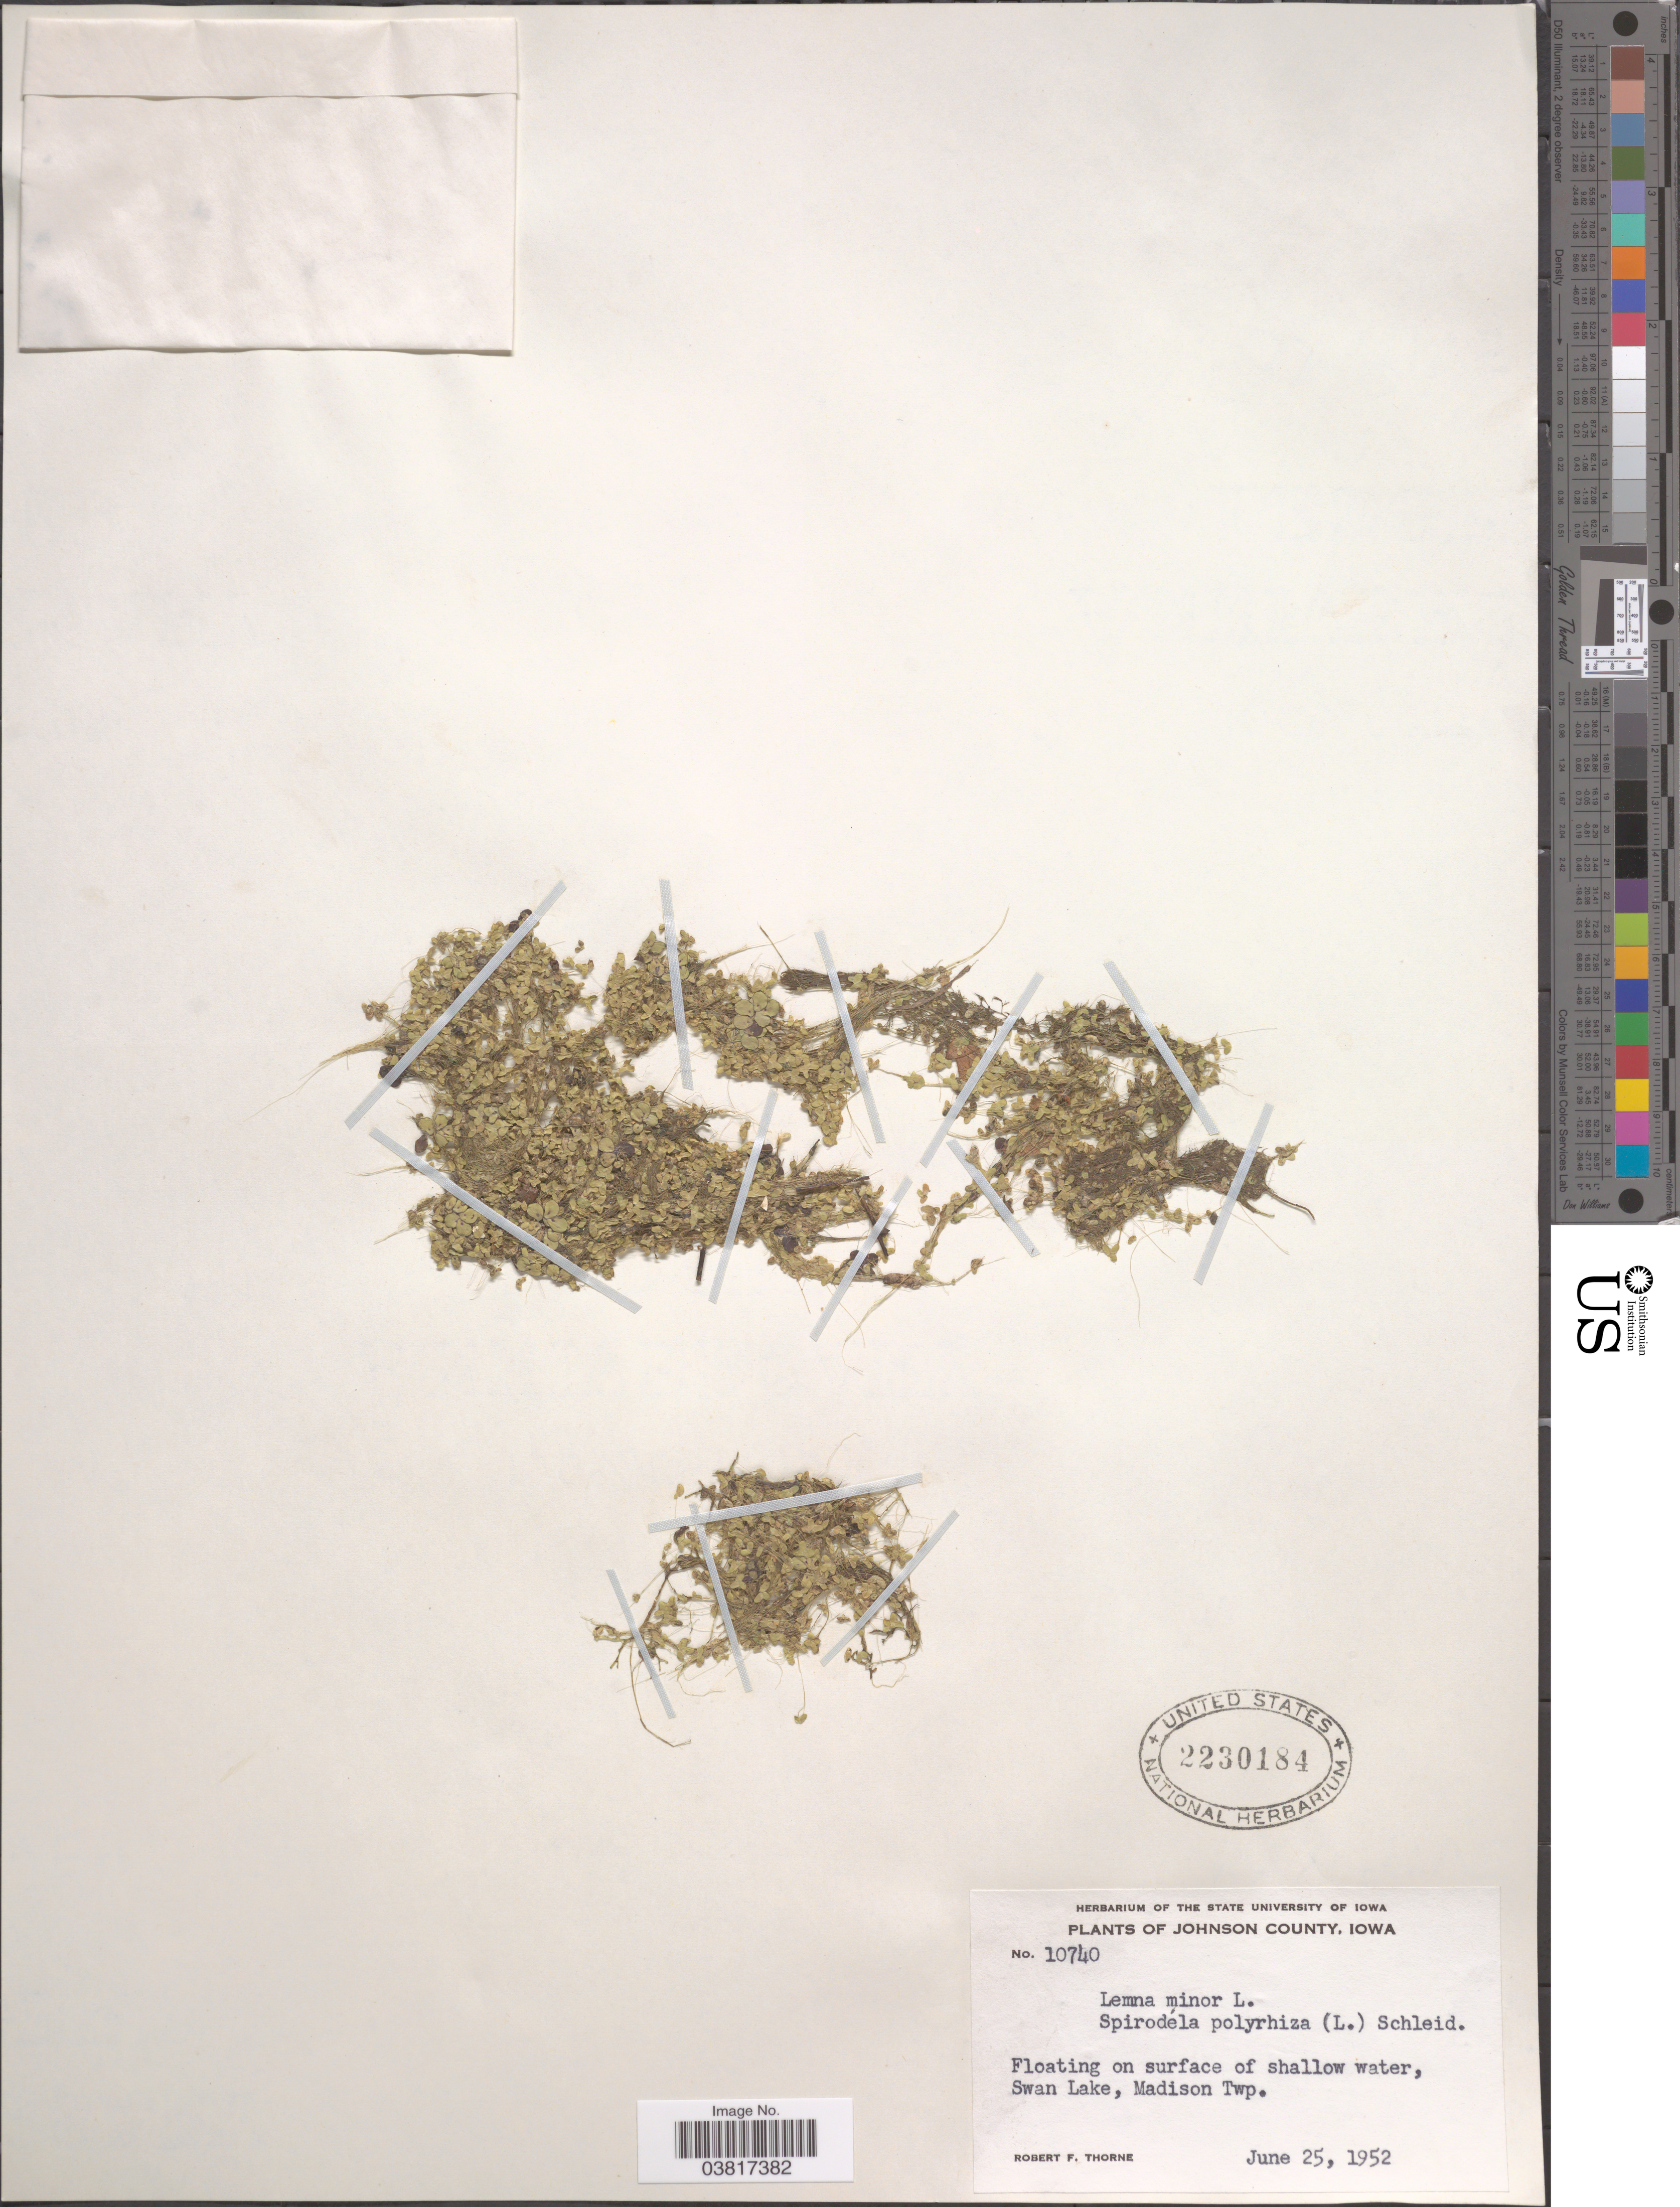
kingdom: Plantae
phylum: Tracheophyta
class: Liliopsida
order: Alismatales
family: Araceae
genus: Lemna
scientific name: Lemna minor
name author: L.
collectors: R. F. Thorne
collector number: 10740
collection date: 1952-06-25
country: United States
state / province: Iowa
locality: Johnson County. Floating on surface of shallow water, Swan Lake, Madison Twp.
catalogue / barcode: US 2230184